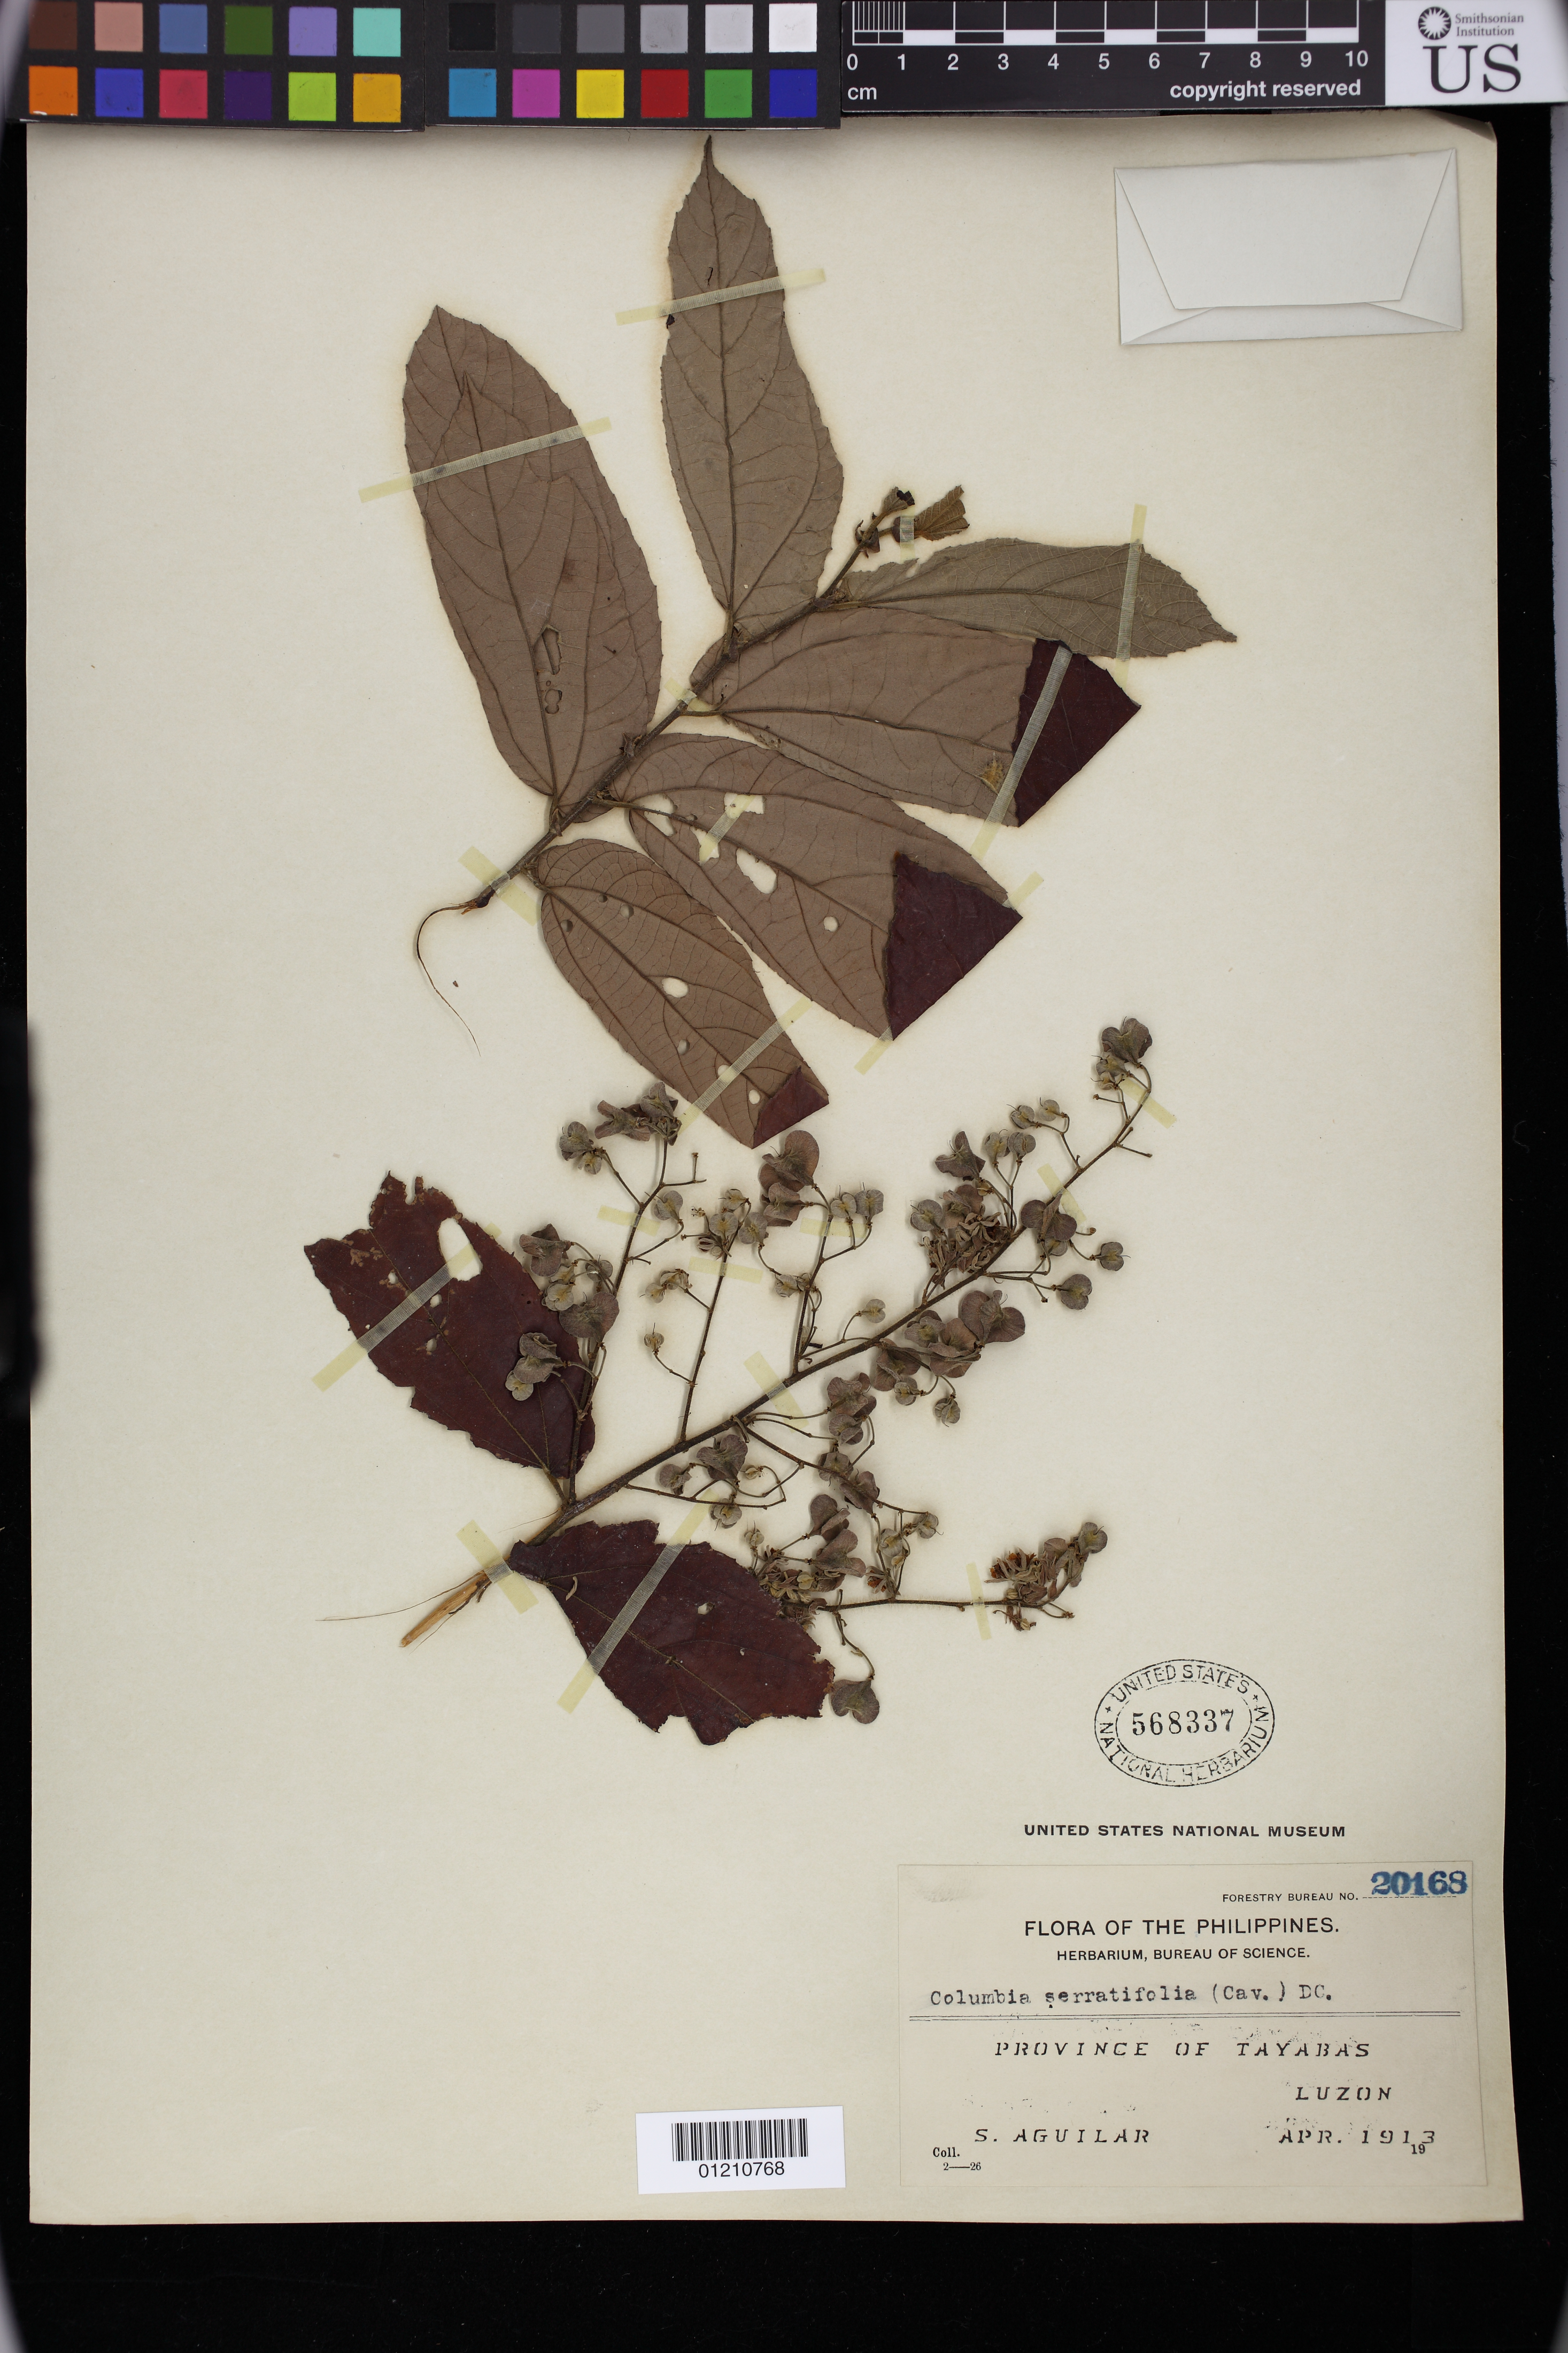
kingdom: Plantae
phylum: Tracheophyta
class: Magnoliopsida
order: Malvales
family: Malvaceae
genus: Colona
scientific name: Colona serratifolia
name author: Cav.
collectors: S. Aguilar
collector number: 20168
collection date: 1913-04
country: Philippines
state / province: Calabarzon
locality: Province of Tayabas, Luzon.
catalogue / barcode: US 568337